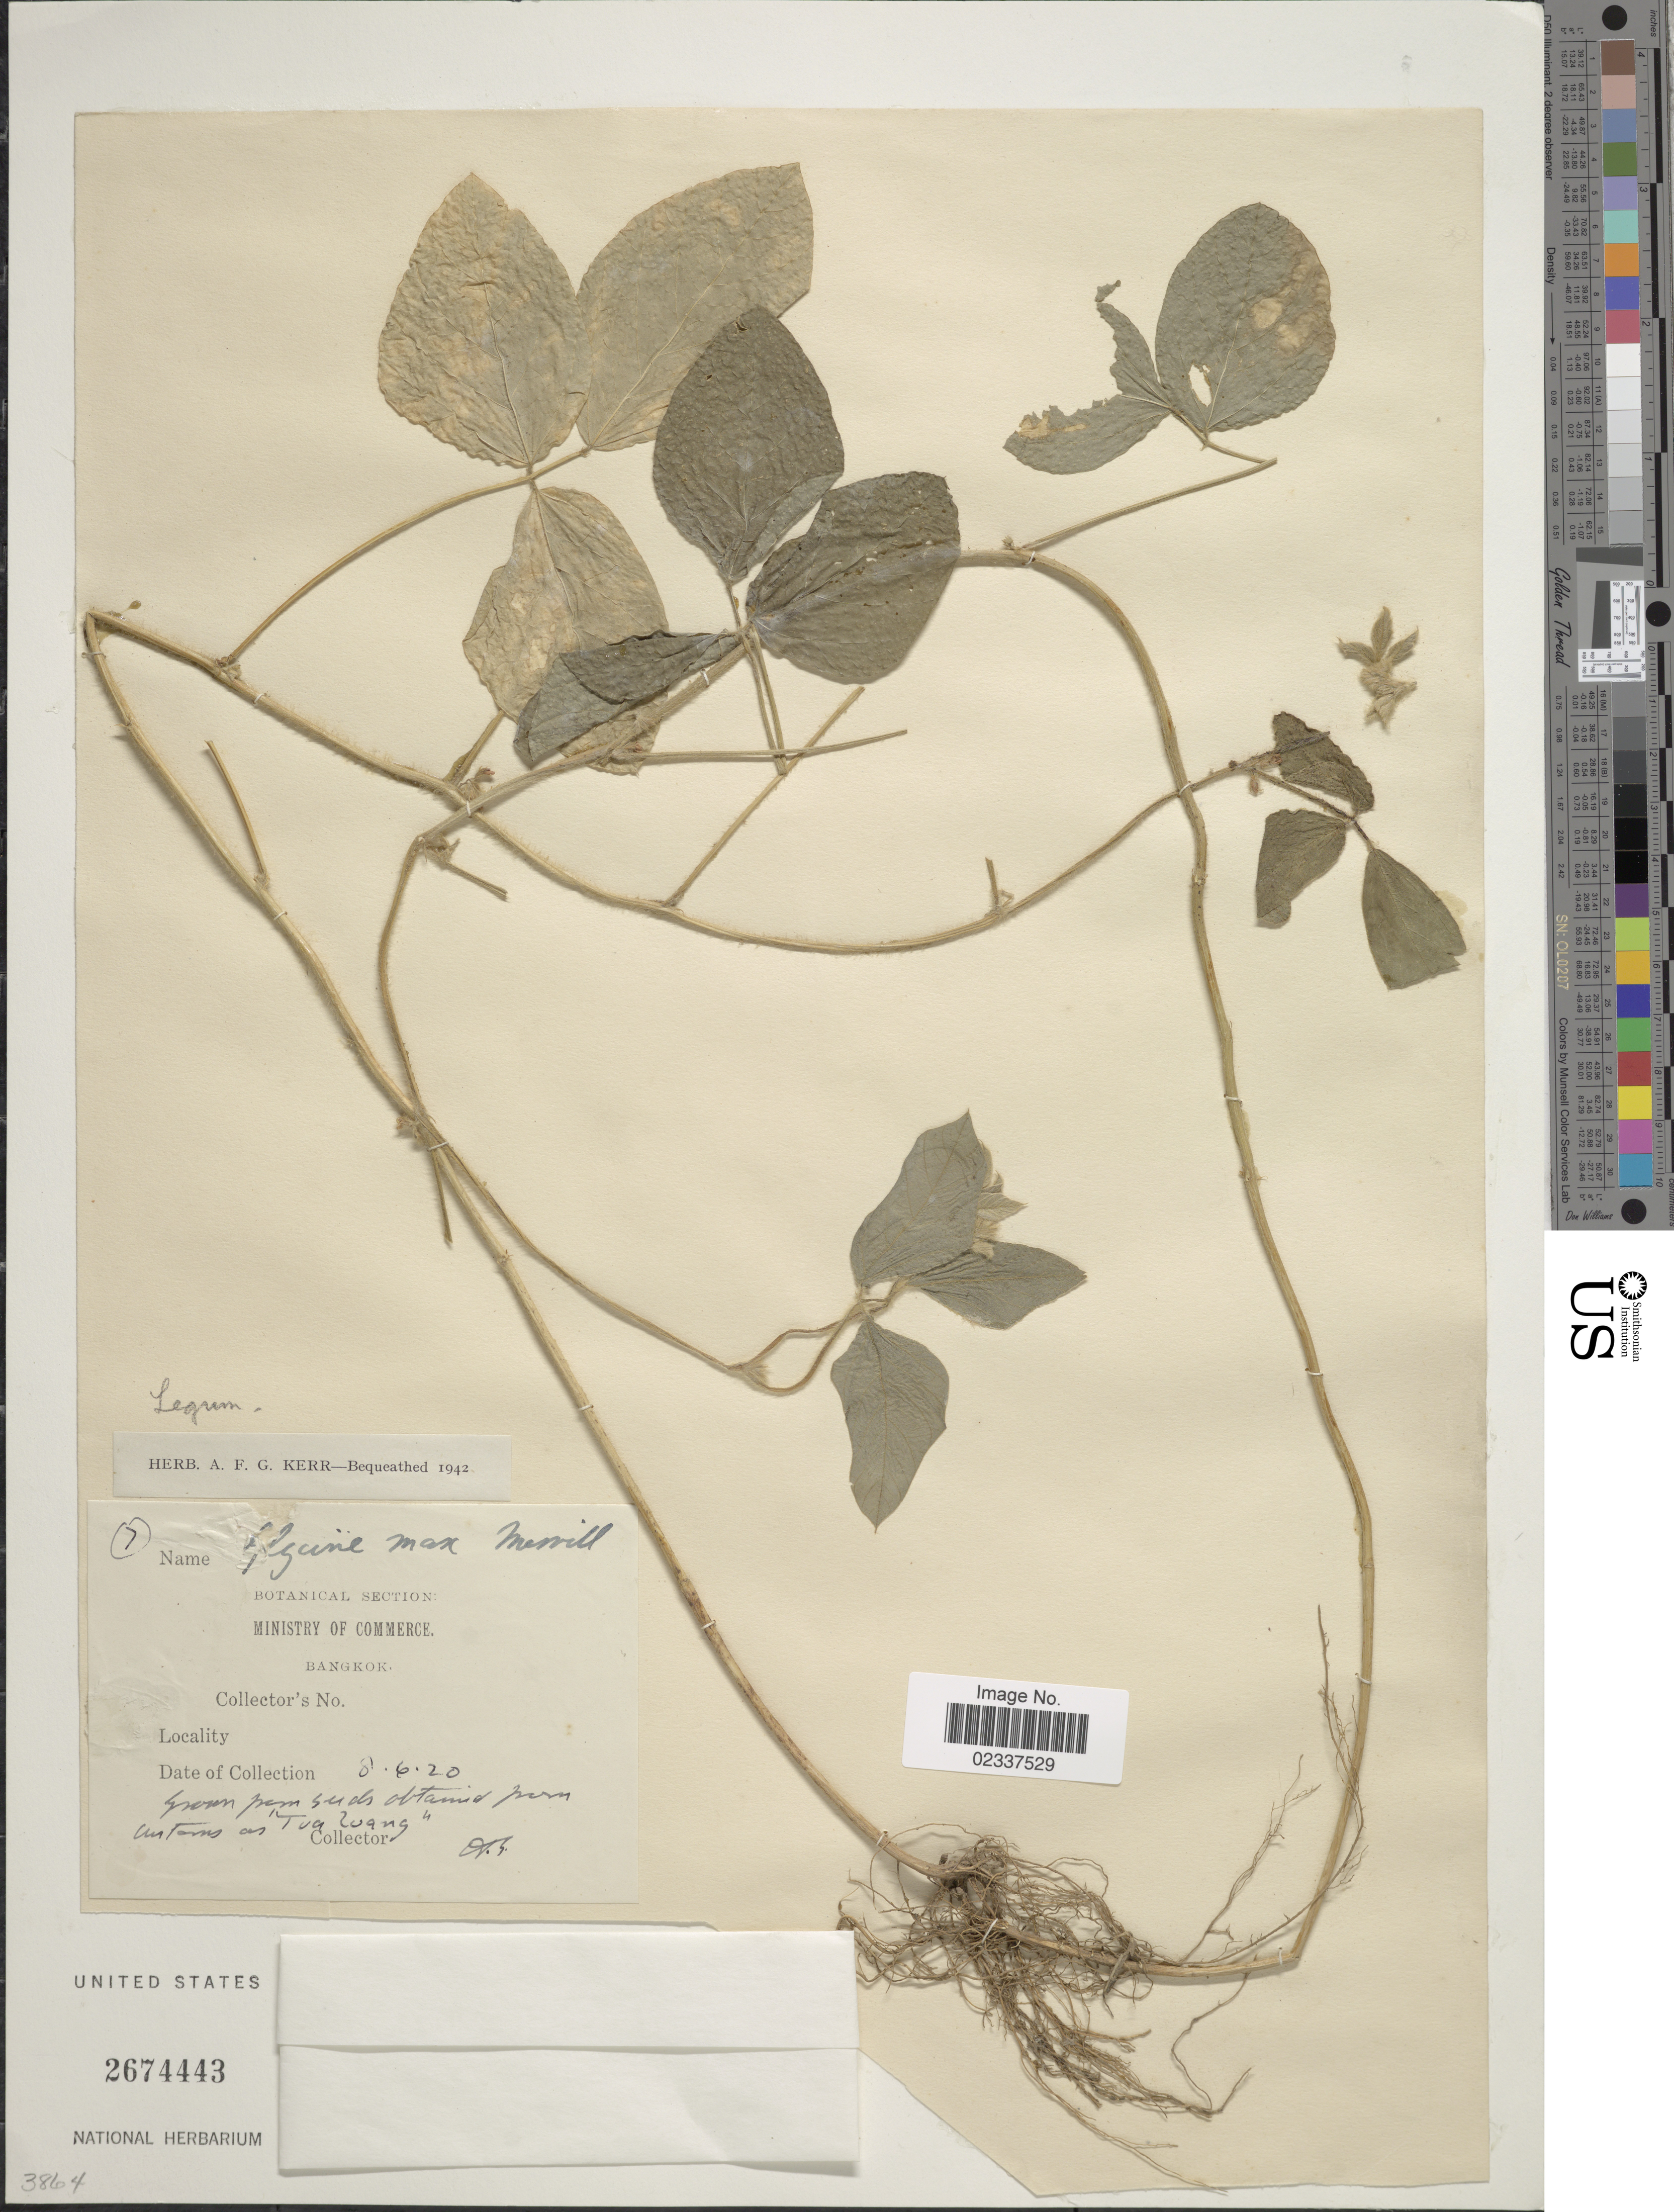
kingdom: Plantae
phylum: Tracheophyta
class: Magnoliopsida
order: Fabales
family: Fabaceae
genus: Glycine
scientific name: Glycine max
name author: (L.) Merr.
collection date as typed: Transcribed d/m/y: 8/6/20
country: Thailand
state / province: Bangkok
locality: From pam suds obtamia prom autuns as Tua Zuang [interpreted]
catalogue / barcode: US 2674443